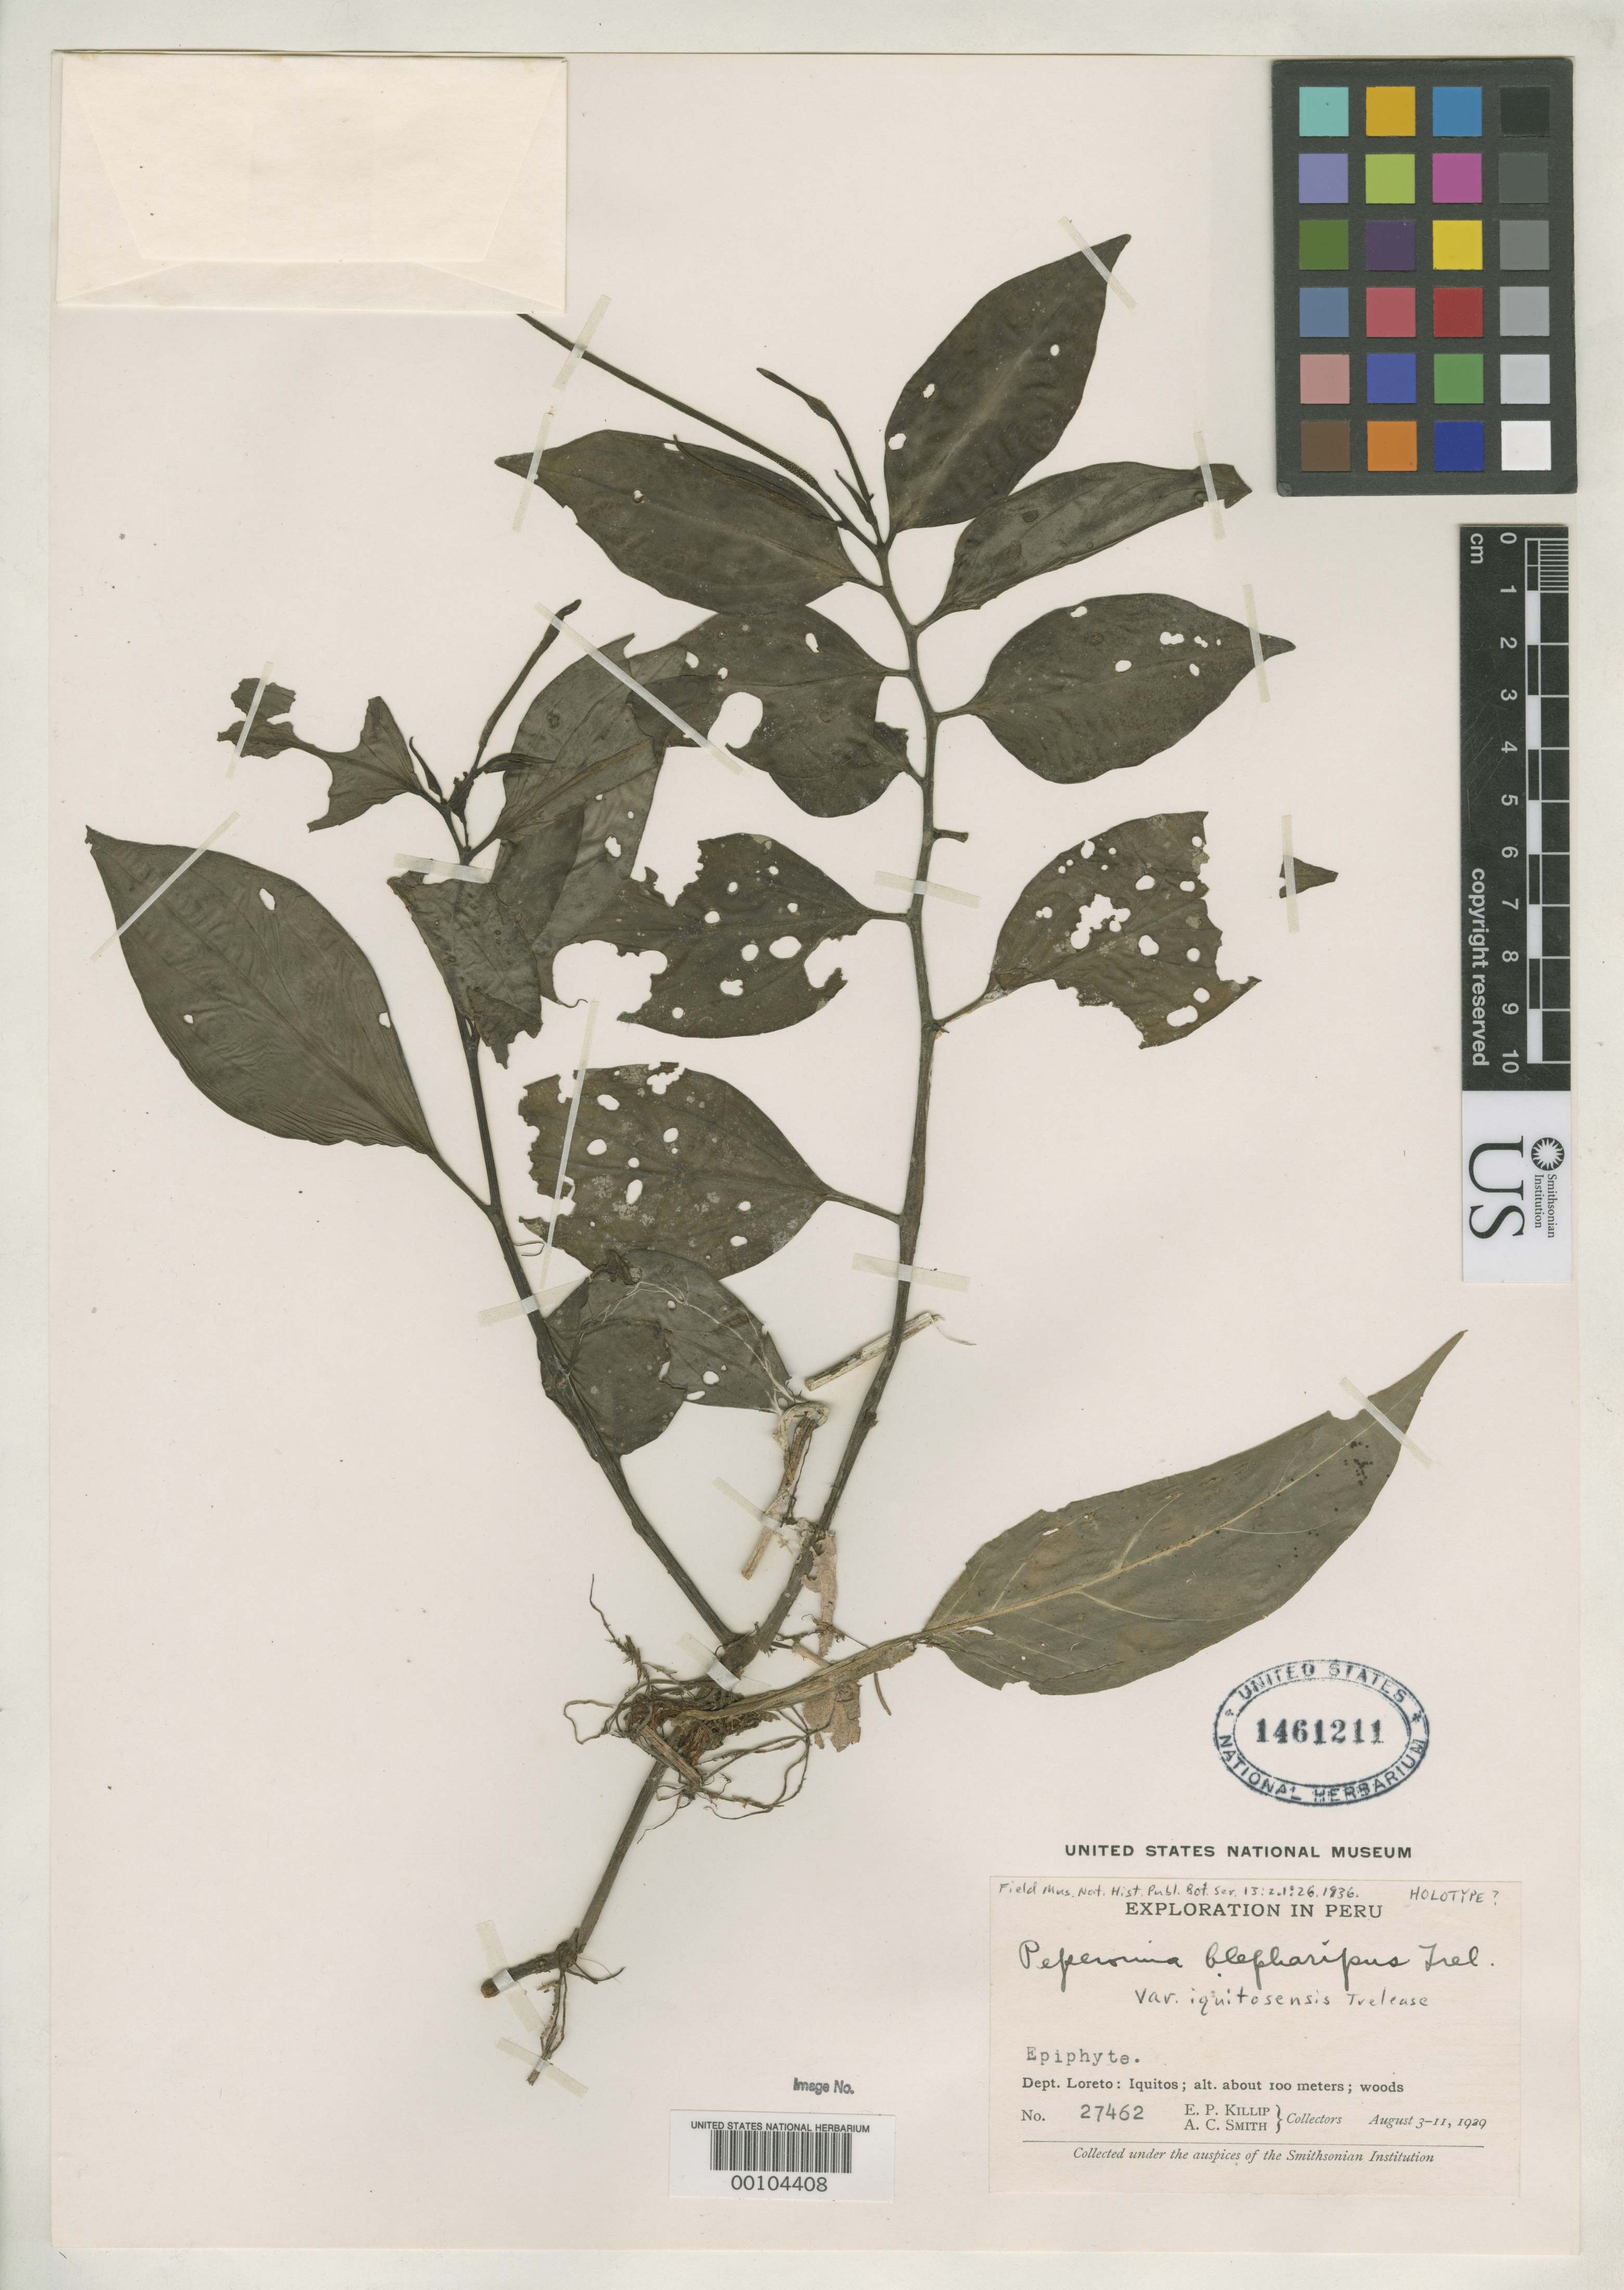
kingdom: Plantae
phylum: Tracheophyta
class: Magnoliopsida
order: Piperales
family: Piperaceae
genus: Peperomia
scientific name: Peperomia blepharipus var. iquitosensis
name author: Trel.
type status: Holotype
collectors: E. P. Killip & A. C. Smith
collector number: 27462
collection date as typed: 03 Aug 1929 to 11 Aug 1929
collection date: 1929-08-03/1929-08-11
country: Peru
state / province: Loreto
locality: Iquitos.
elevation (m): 100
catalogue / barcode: US 1461211